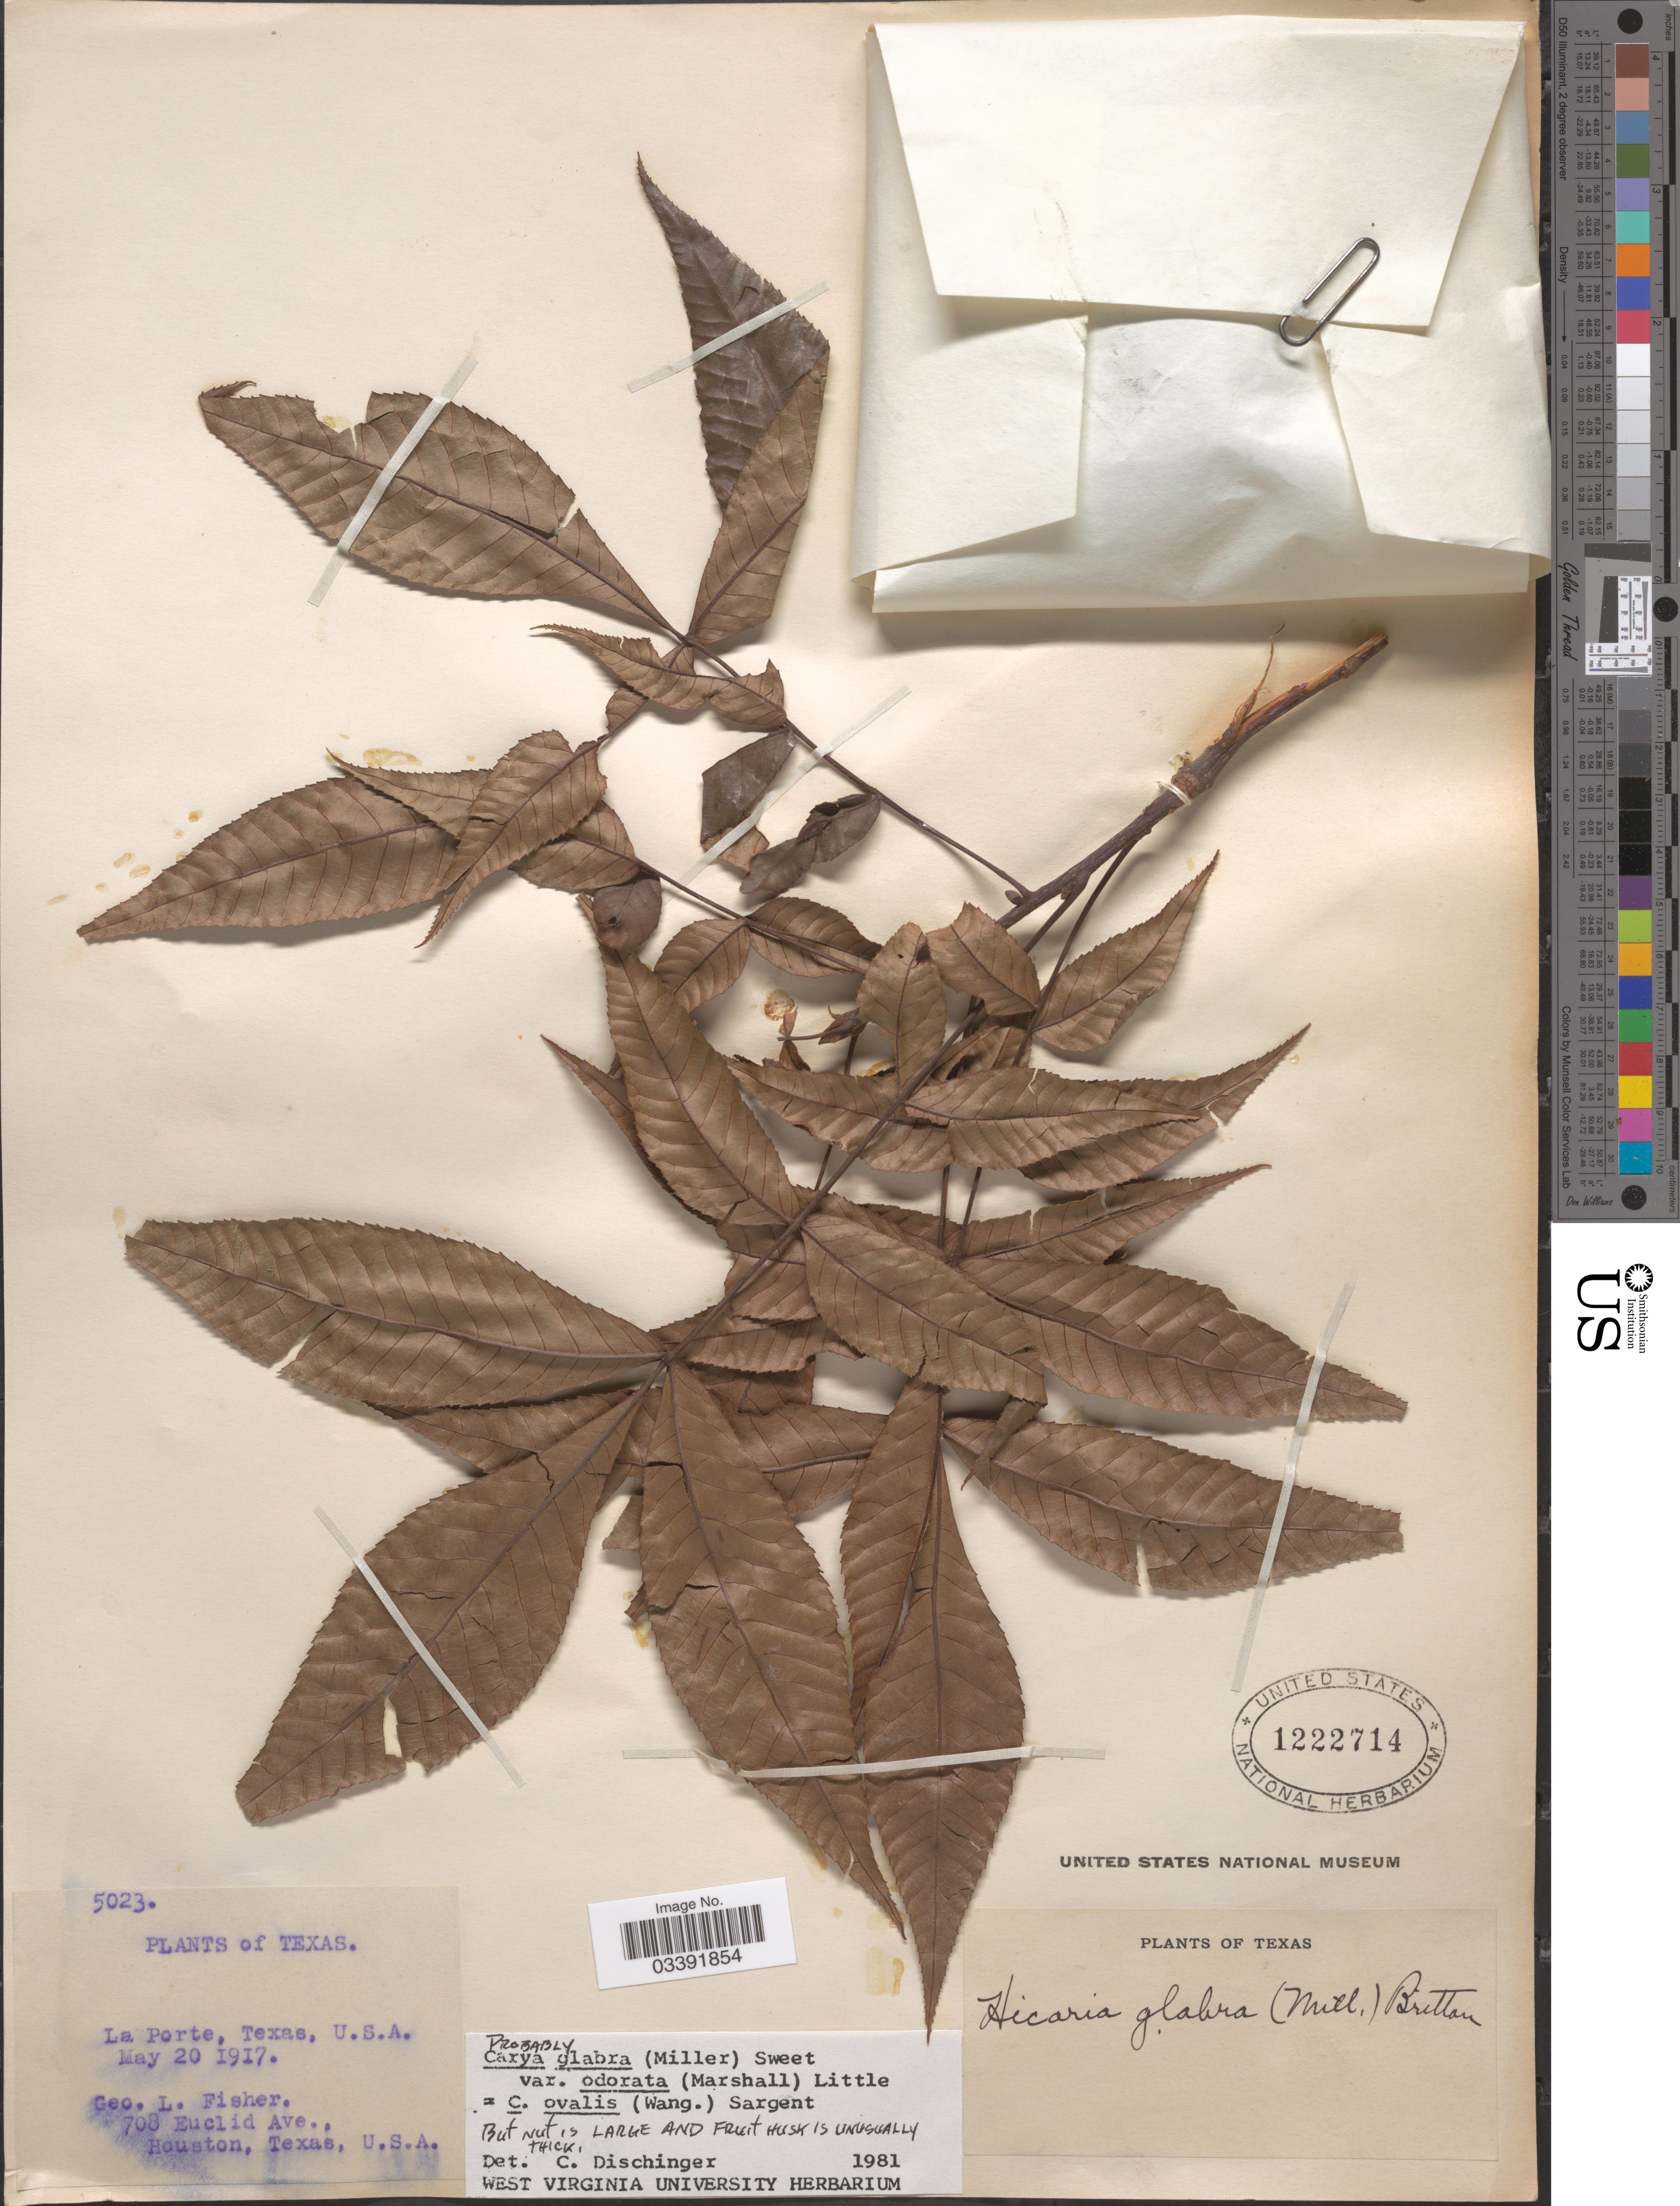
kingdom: Plantae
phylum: Tracheophyta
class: Magnoliopsida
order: Fagales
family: Juglandaceae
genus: Carya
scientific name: Carya glabra var. odorata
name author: (Marshall) Little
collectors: G. L. Fisher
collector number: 5023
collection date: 1917-05-20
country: United States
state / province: Texas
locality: La Porte.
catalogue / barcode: US 1222714